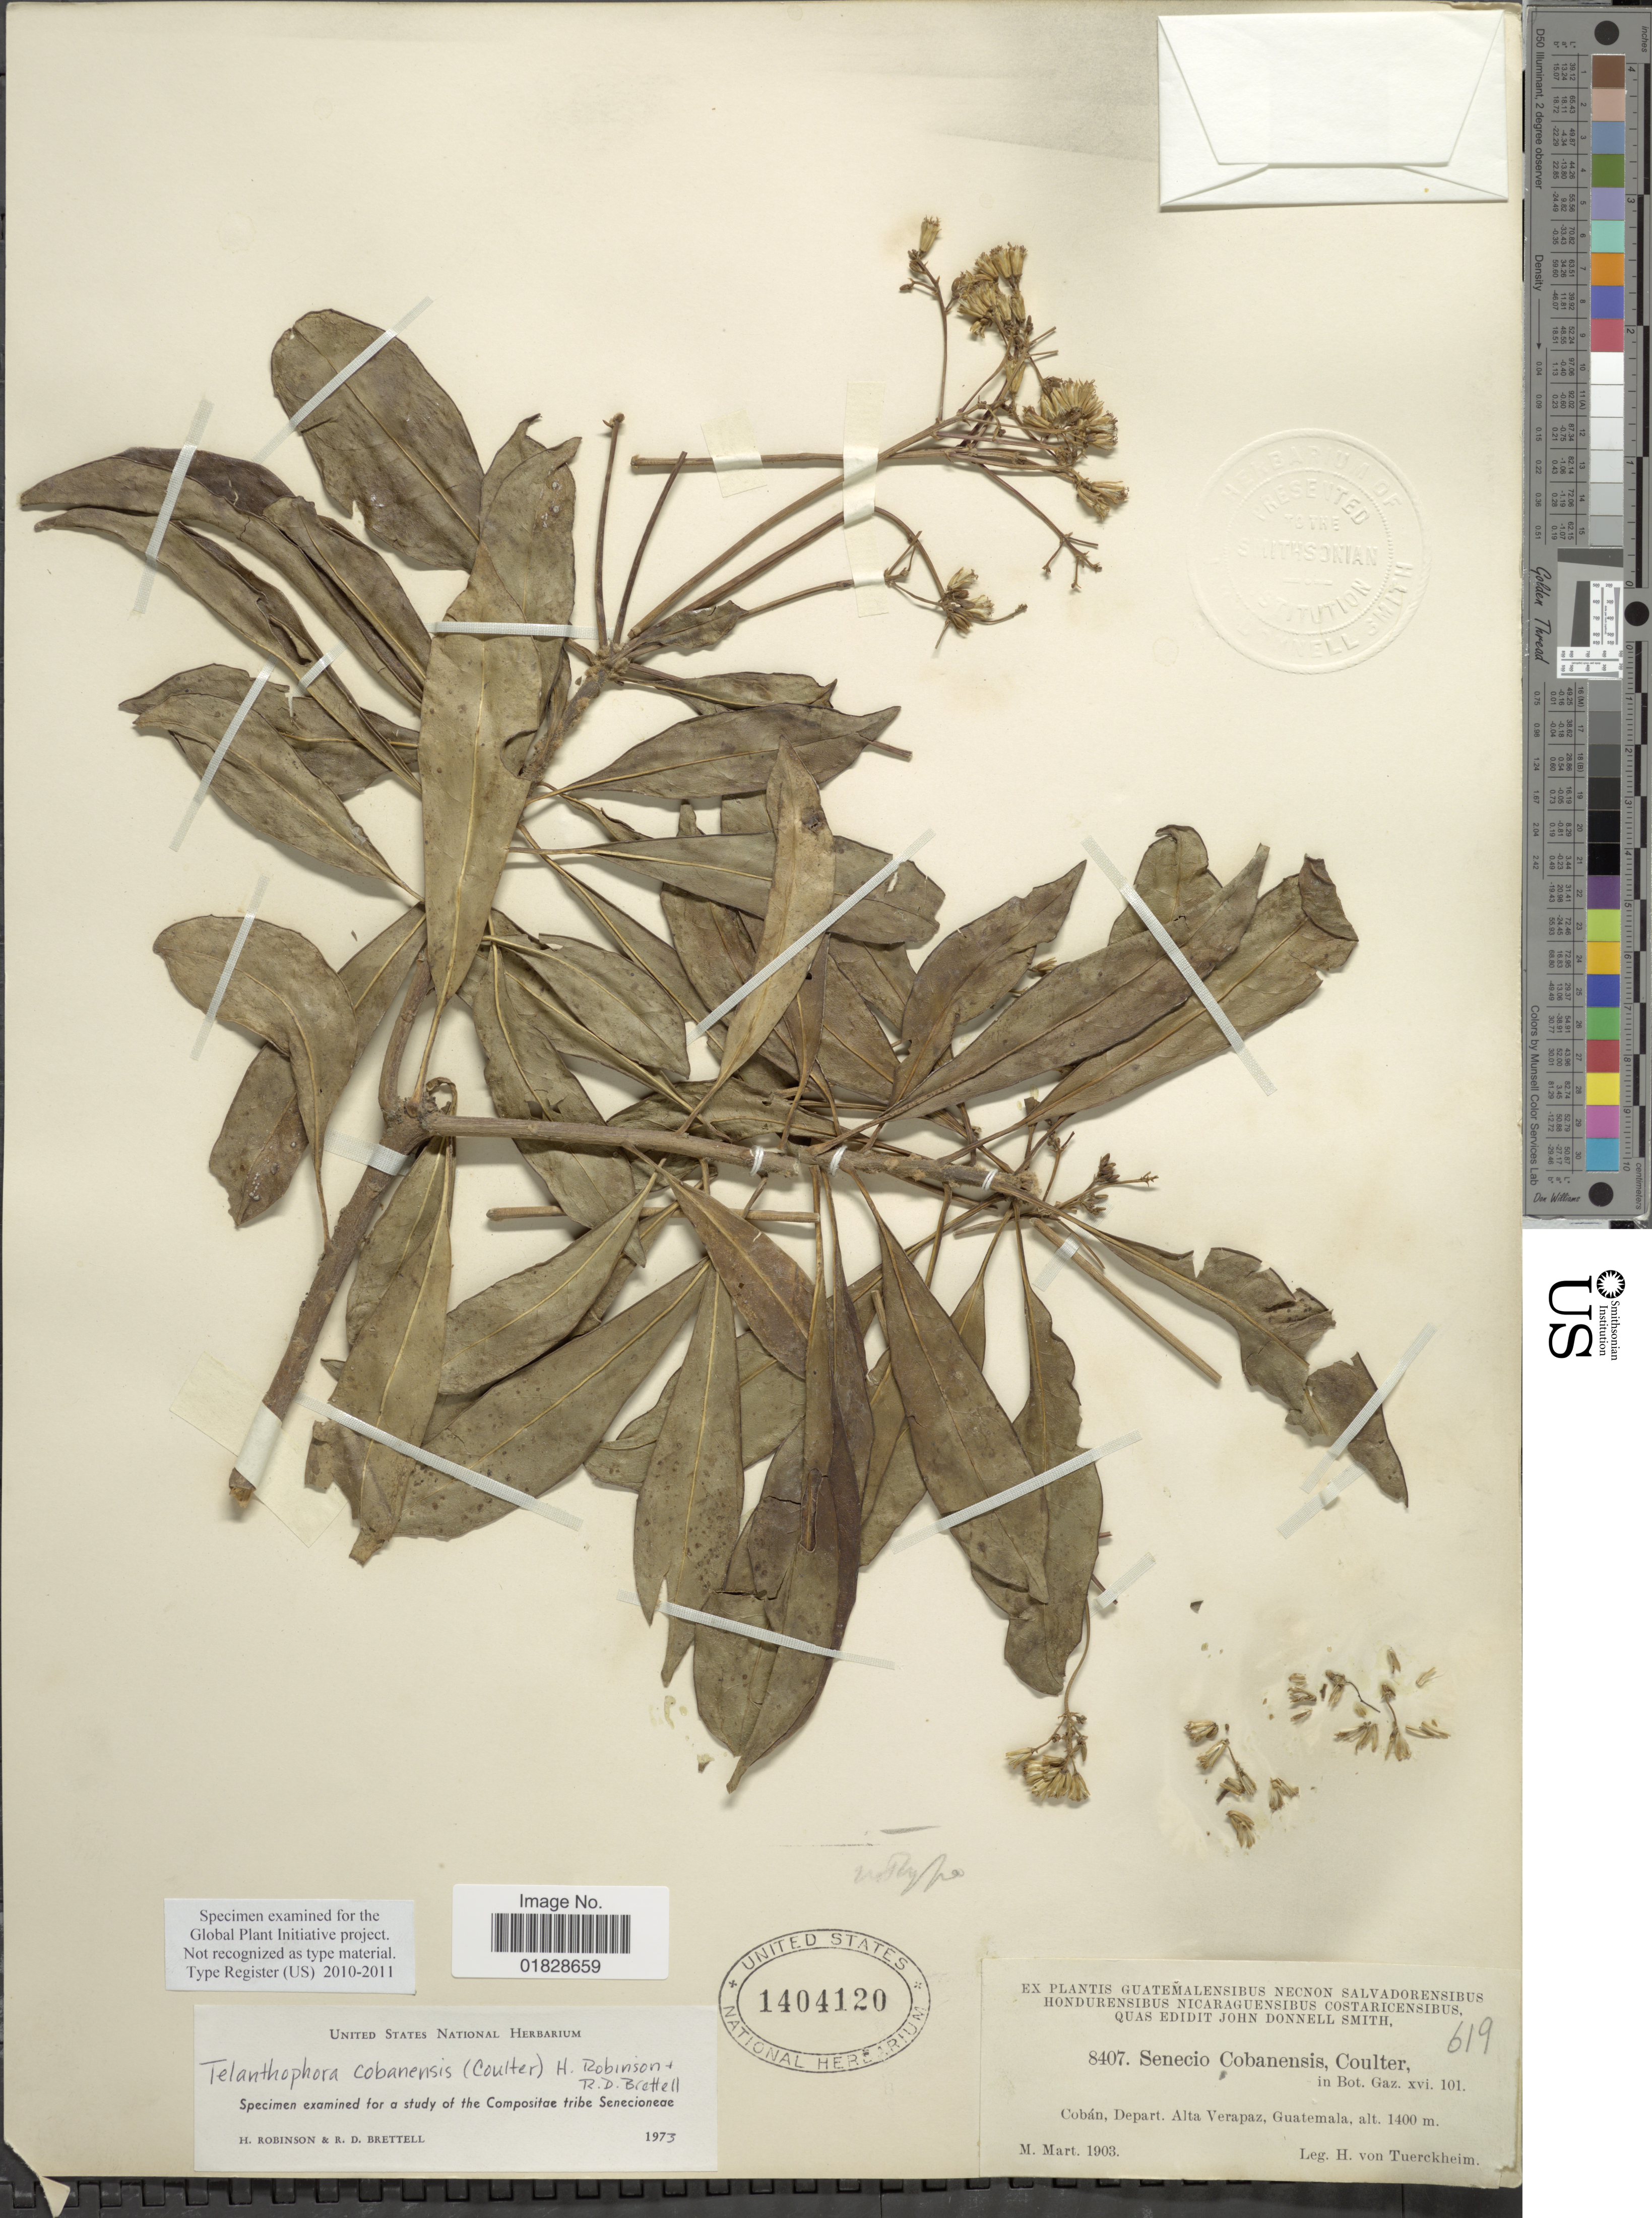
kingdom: Plantae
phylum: Tracheophyta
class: Magnoliopsida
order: Asterales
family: Asteraceae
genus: Telanthophora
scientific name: Telanthophora cobanensis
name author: (J.M. Coult.) H. Rob. & Brettell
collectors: H. von Tuerckheim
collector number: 8407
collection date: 1903-03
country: Guatemala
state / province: Alta Verapaz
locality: Cobán, Depart. Alta Verapaz, Guatemala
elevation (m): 1400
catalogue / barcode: US 1404120